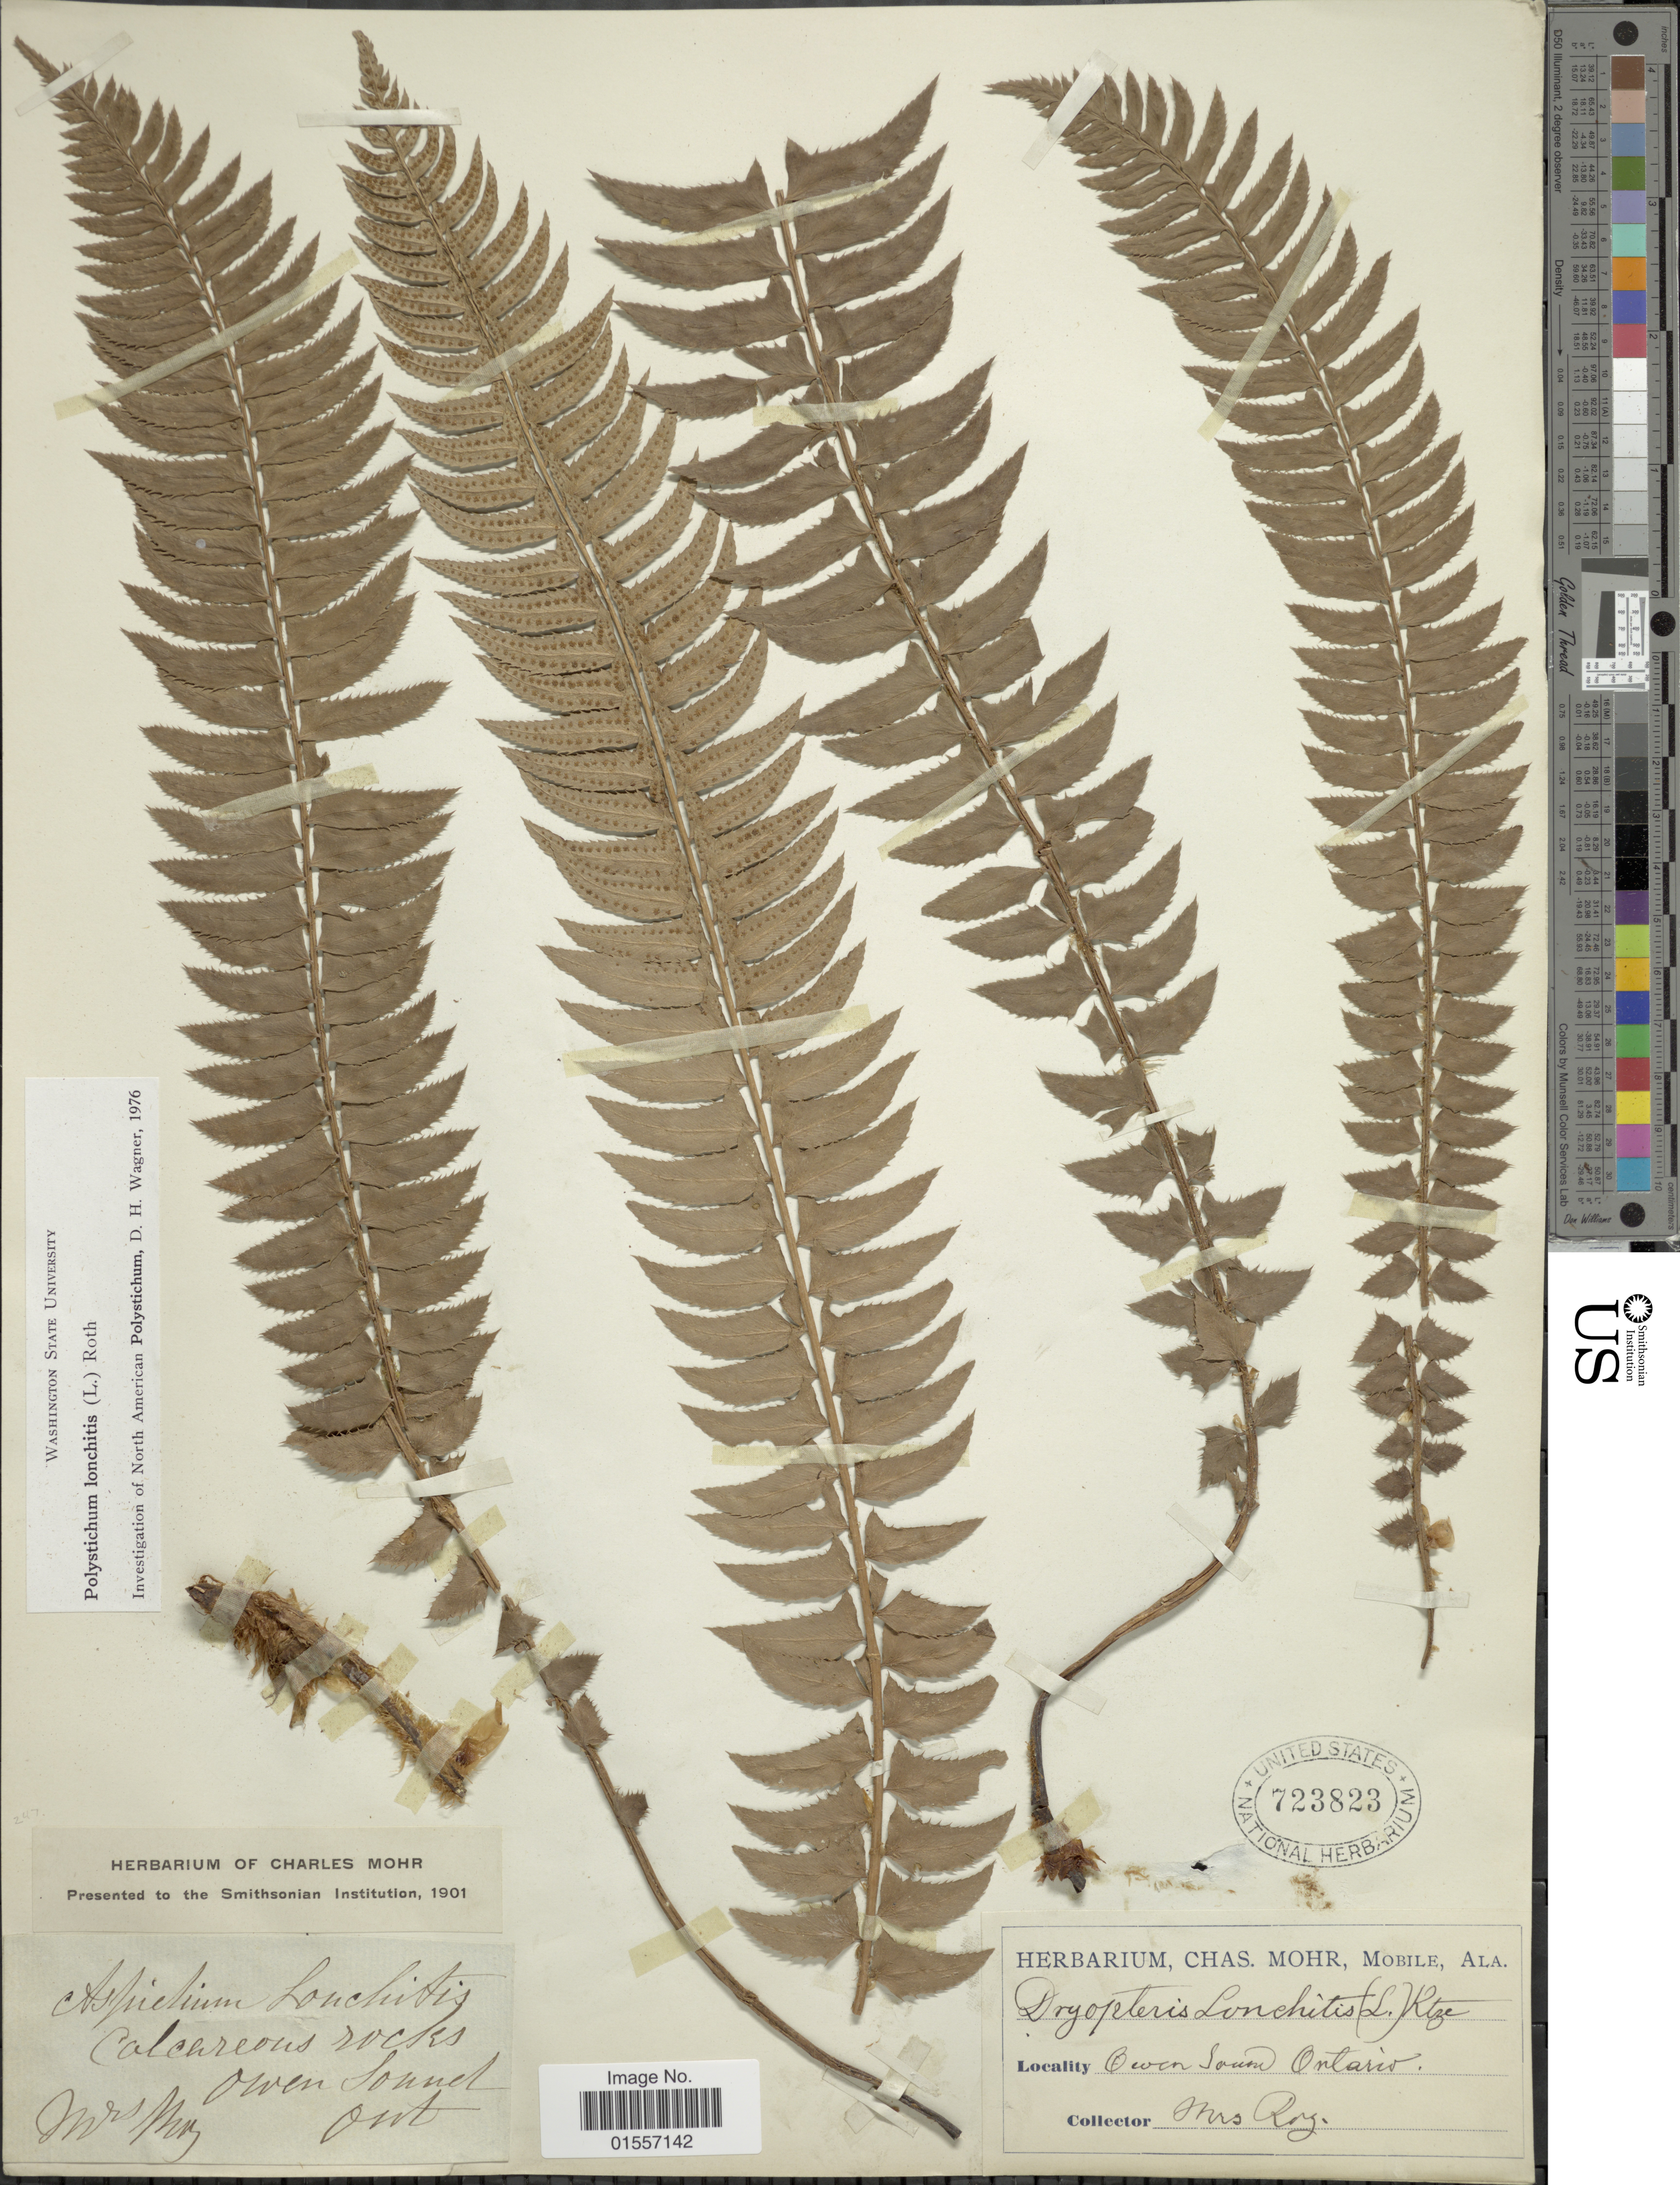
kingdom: Plantae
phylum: Tracheophyta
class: Polypodiopsida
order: Polypodiales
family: Dryopteridaceae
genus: Polystichum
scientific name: Polystichum lonchitis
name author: (Roth) L.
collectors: Roy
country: Canada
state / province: Ontario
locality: Owen sound Ontario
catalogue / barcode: US 723823